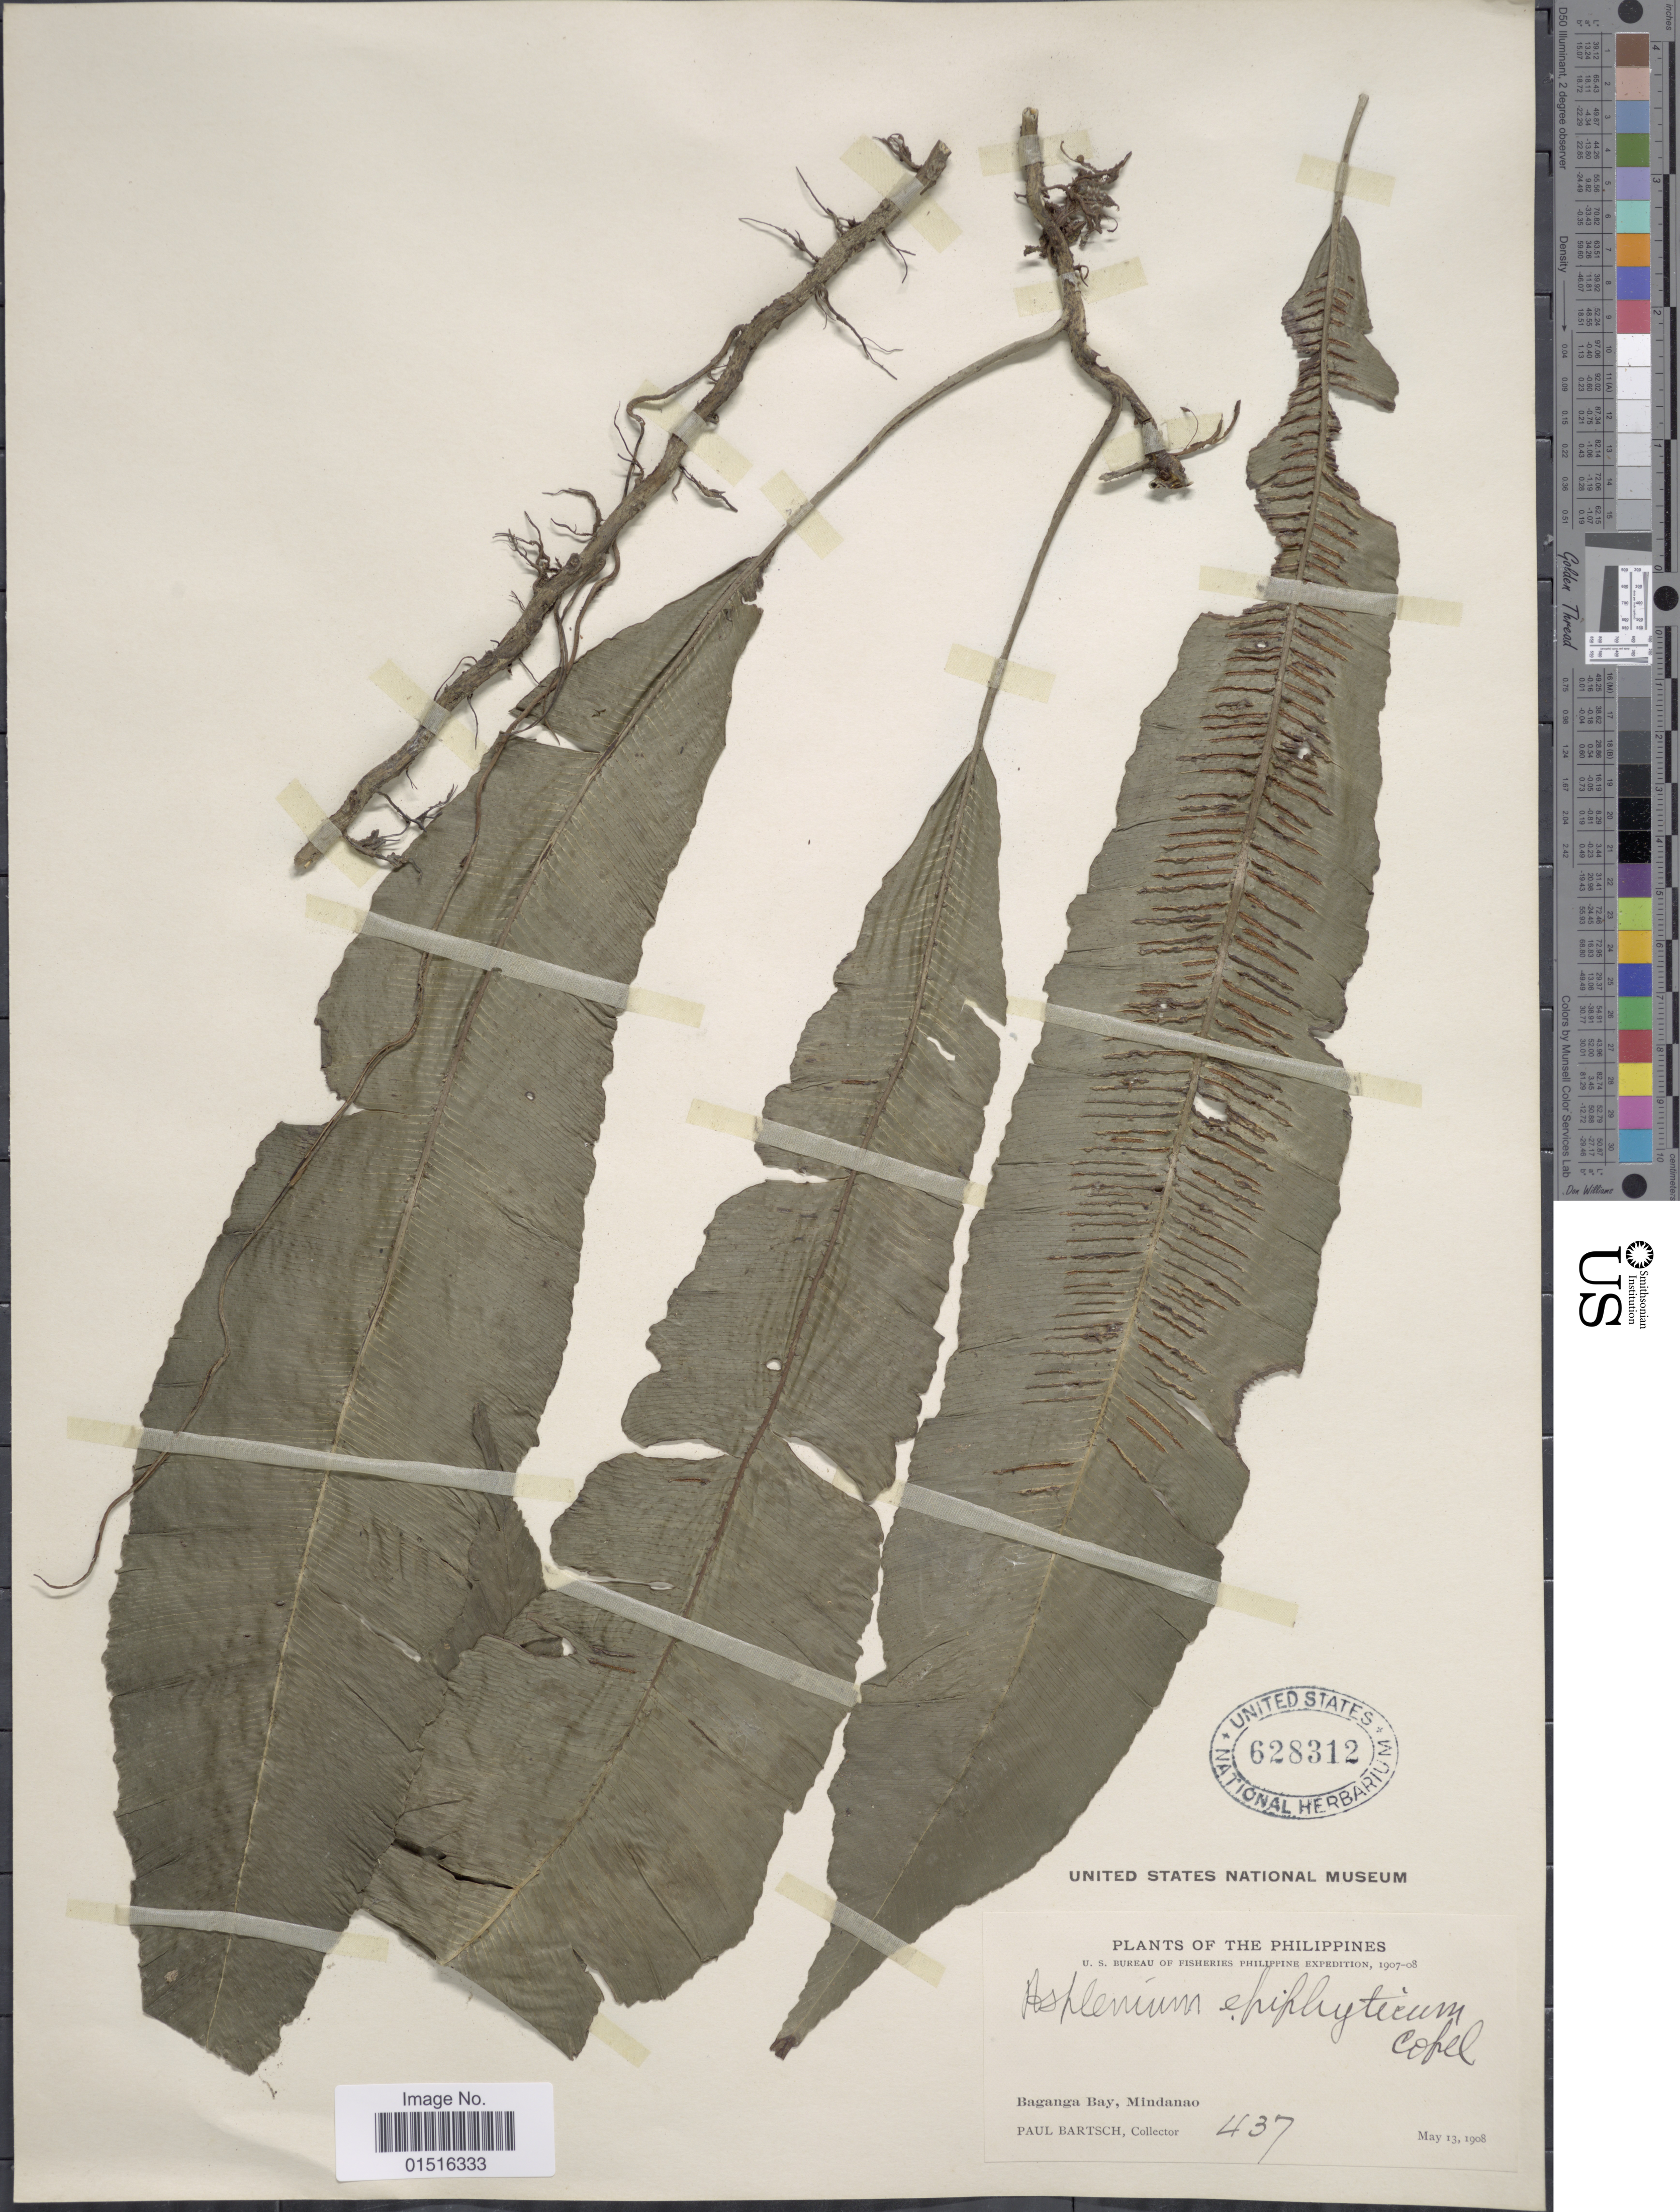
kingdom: Plantae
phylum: Tracheophyta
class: Polypodiopsida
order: Polypodiales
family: Aspleniaceae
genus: Asplenium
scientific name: Asplenium epiphyticum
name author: Copel.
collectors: P. Bartsch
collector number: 437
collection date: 1908-05-13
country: Philippines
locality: Baganga Bay, Mindanao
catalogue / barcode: US 628312